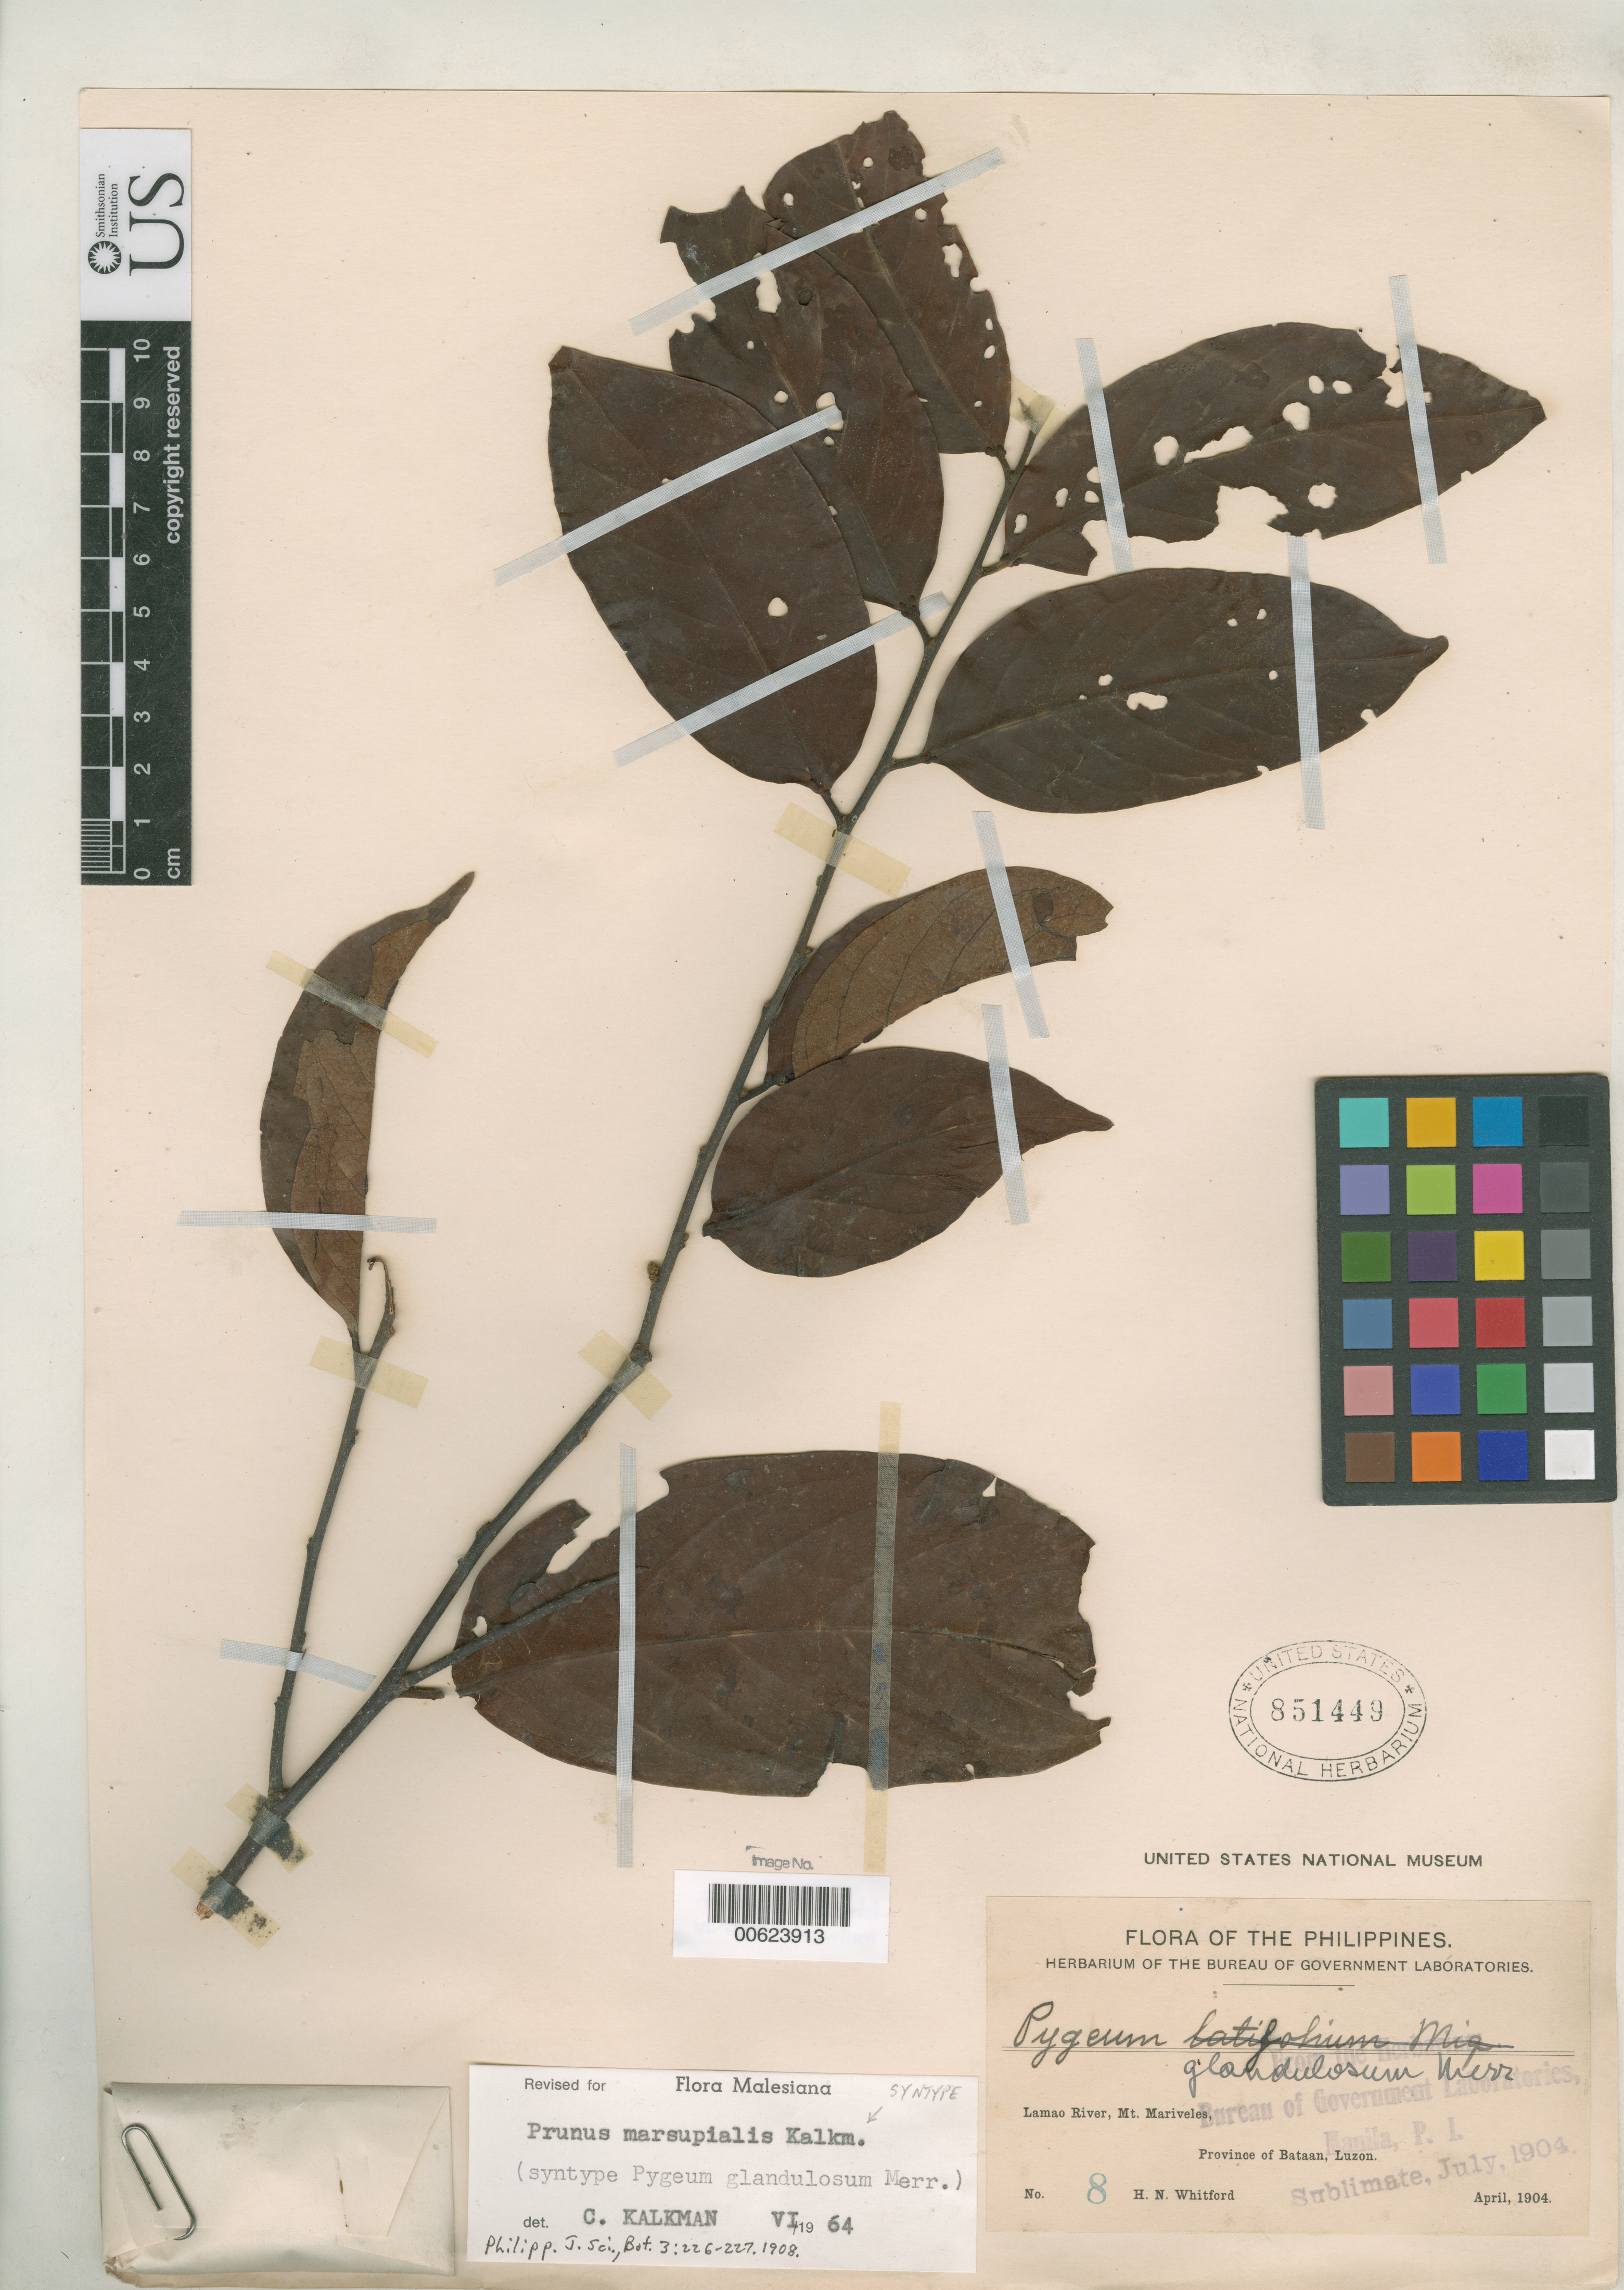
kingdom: Plantae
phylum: Tracheophyta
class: Magnoliopsida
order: Rosales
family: Rosaceae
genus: Pygeum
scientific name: Pygeum glandulosum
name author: Merr.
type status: Syntype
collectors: H. N. Whitford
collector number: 8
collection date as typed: Apr 1904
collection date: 1904-04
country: Philippines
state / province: Central Luzon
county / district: Bataan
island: Luzon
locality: Lamao River, Mt Mariveles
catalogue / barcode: US 851449